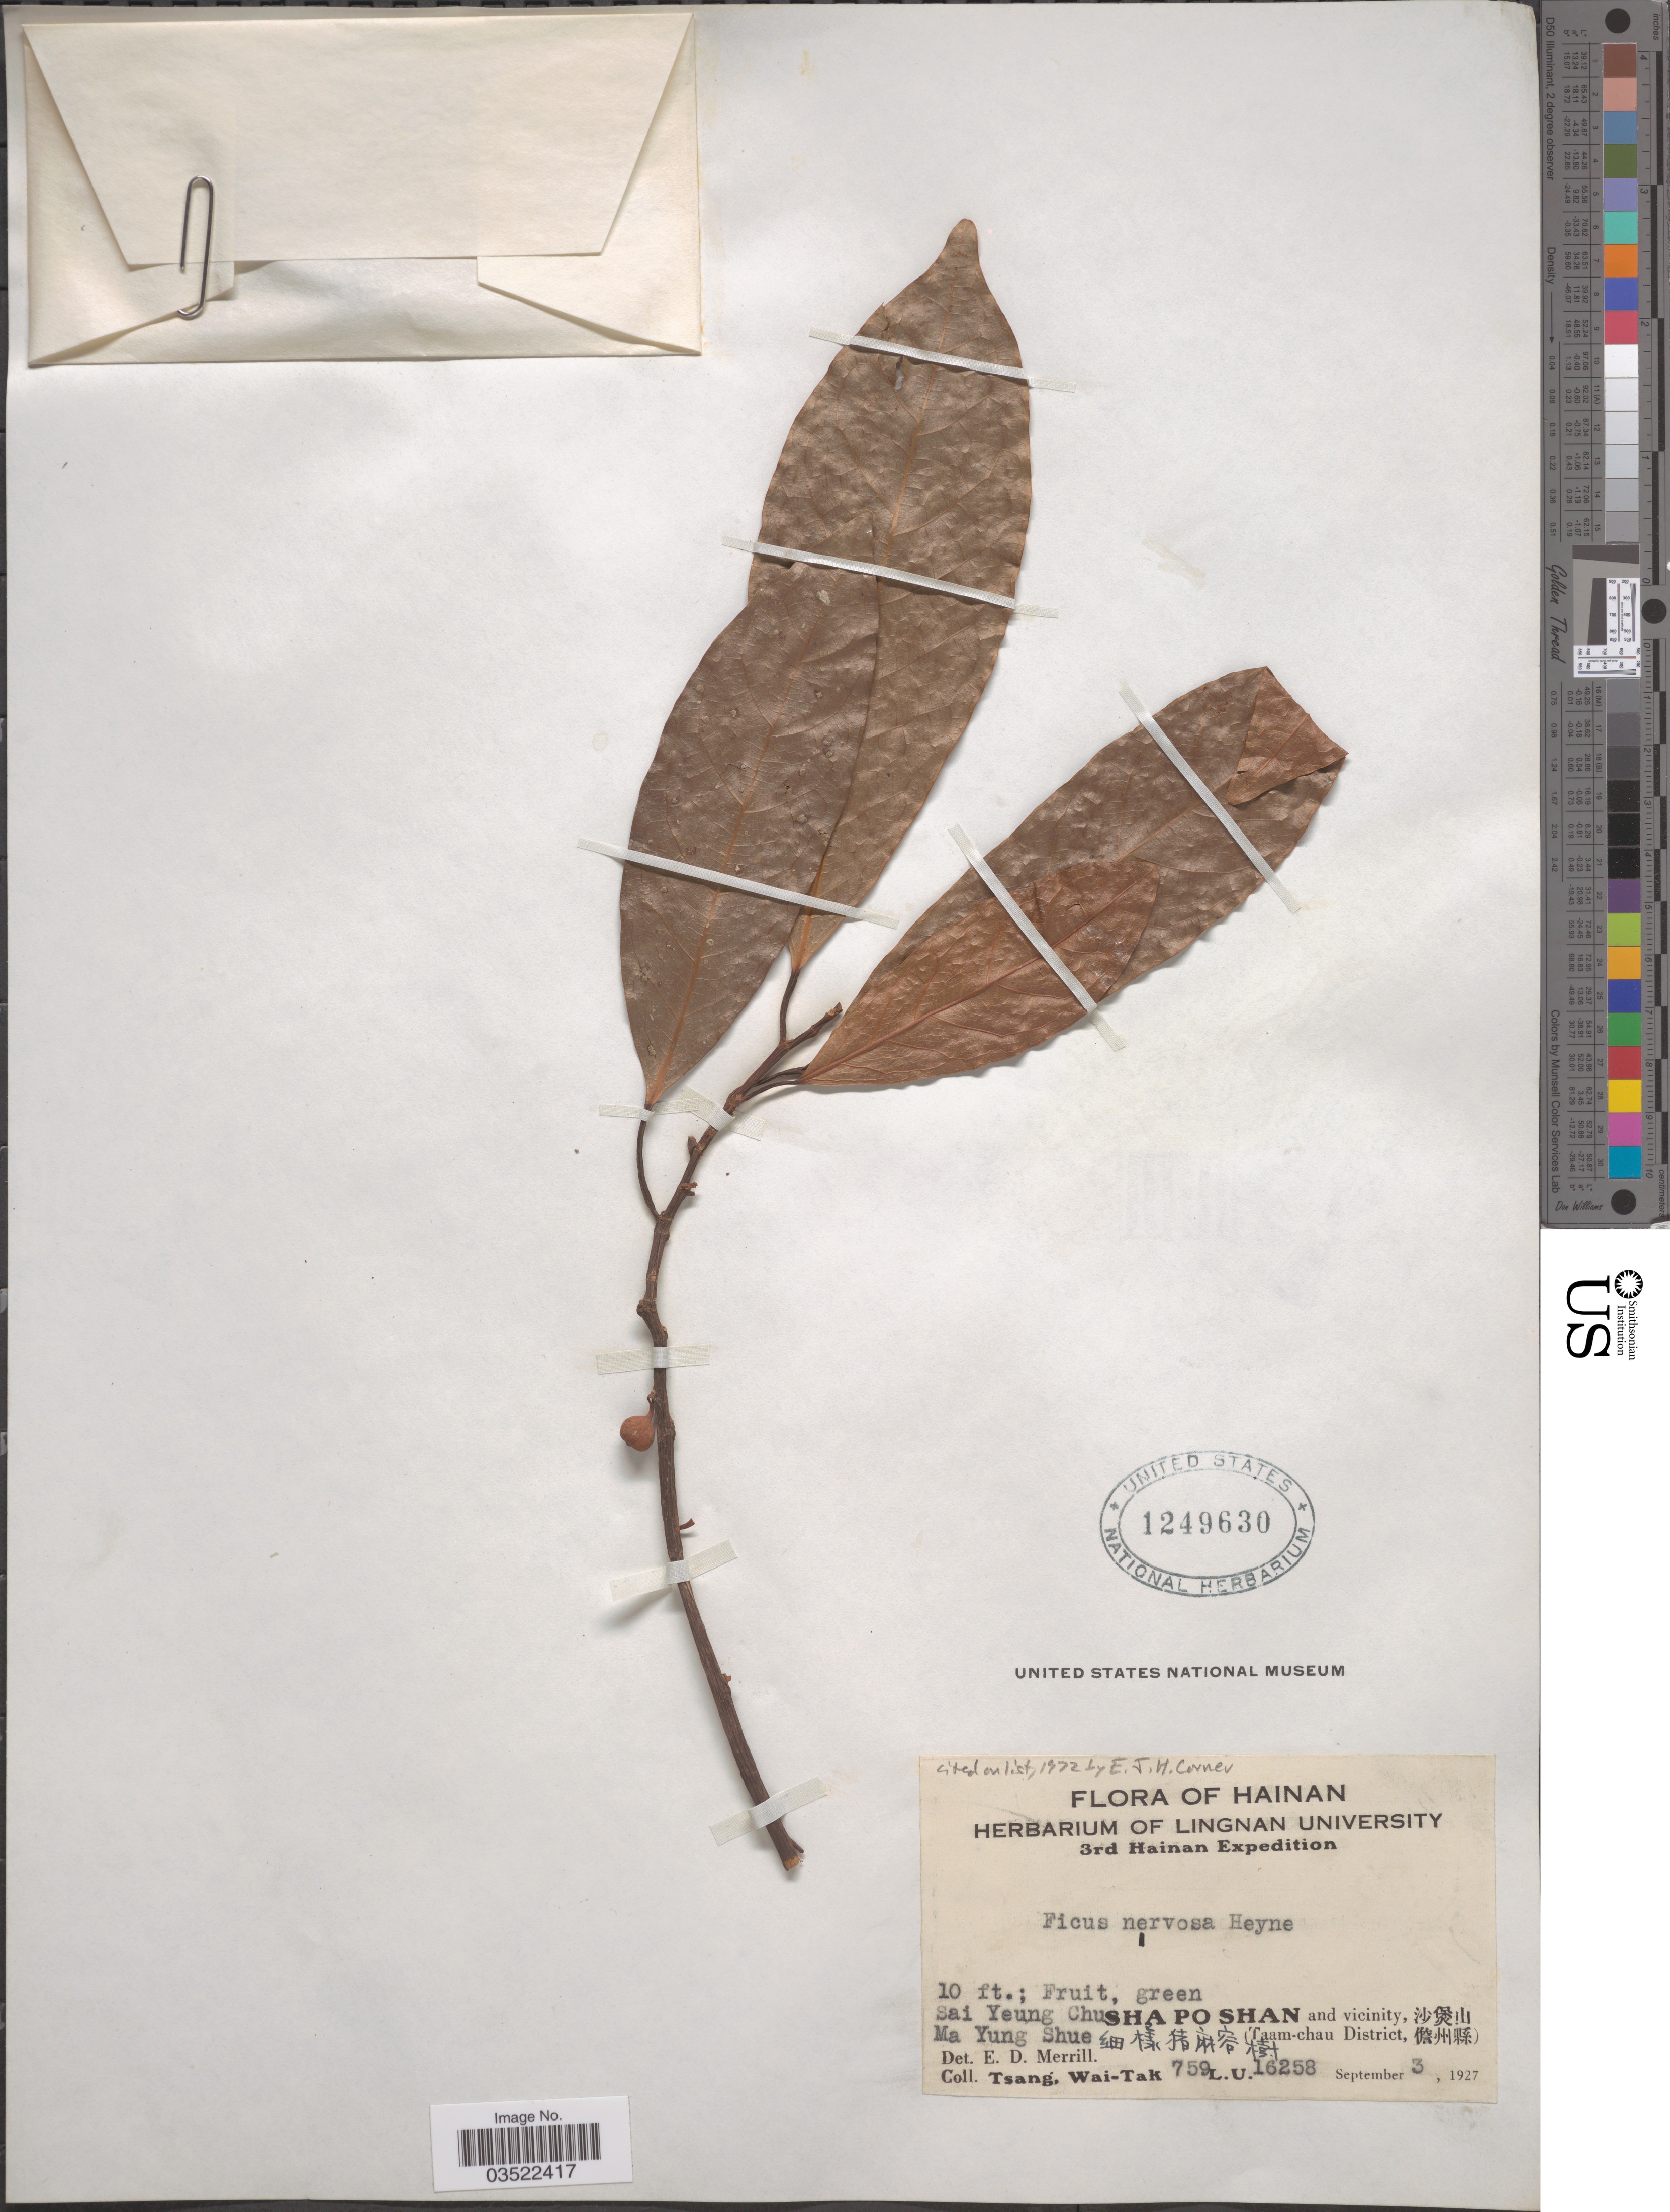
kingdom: Plantae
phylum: Tracheophyta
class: Magnoliopsida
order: Rosales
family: Moraceae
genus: Ficus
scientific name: Ficus nervosa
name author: B. Heyne & Roth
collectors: W. T. Tsang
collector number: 759L.U.16258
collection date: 1927-09-03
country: China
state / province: Hainan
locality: Sai Yeung Chu. Ma Yung Shue X. Sha Po Shan and vicinity, X. (Taam-chau District, X).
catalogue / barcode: US 1249630